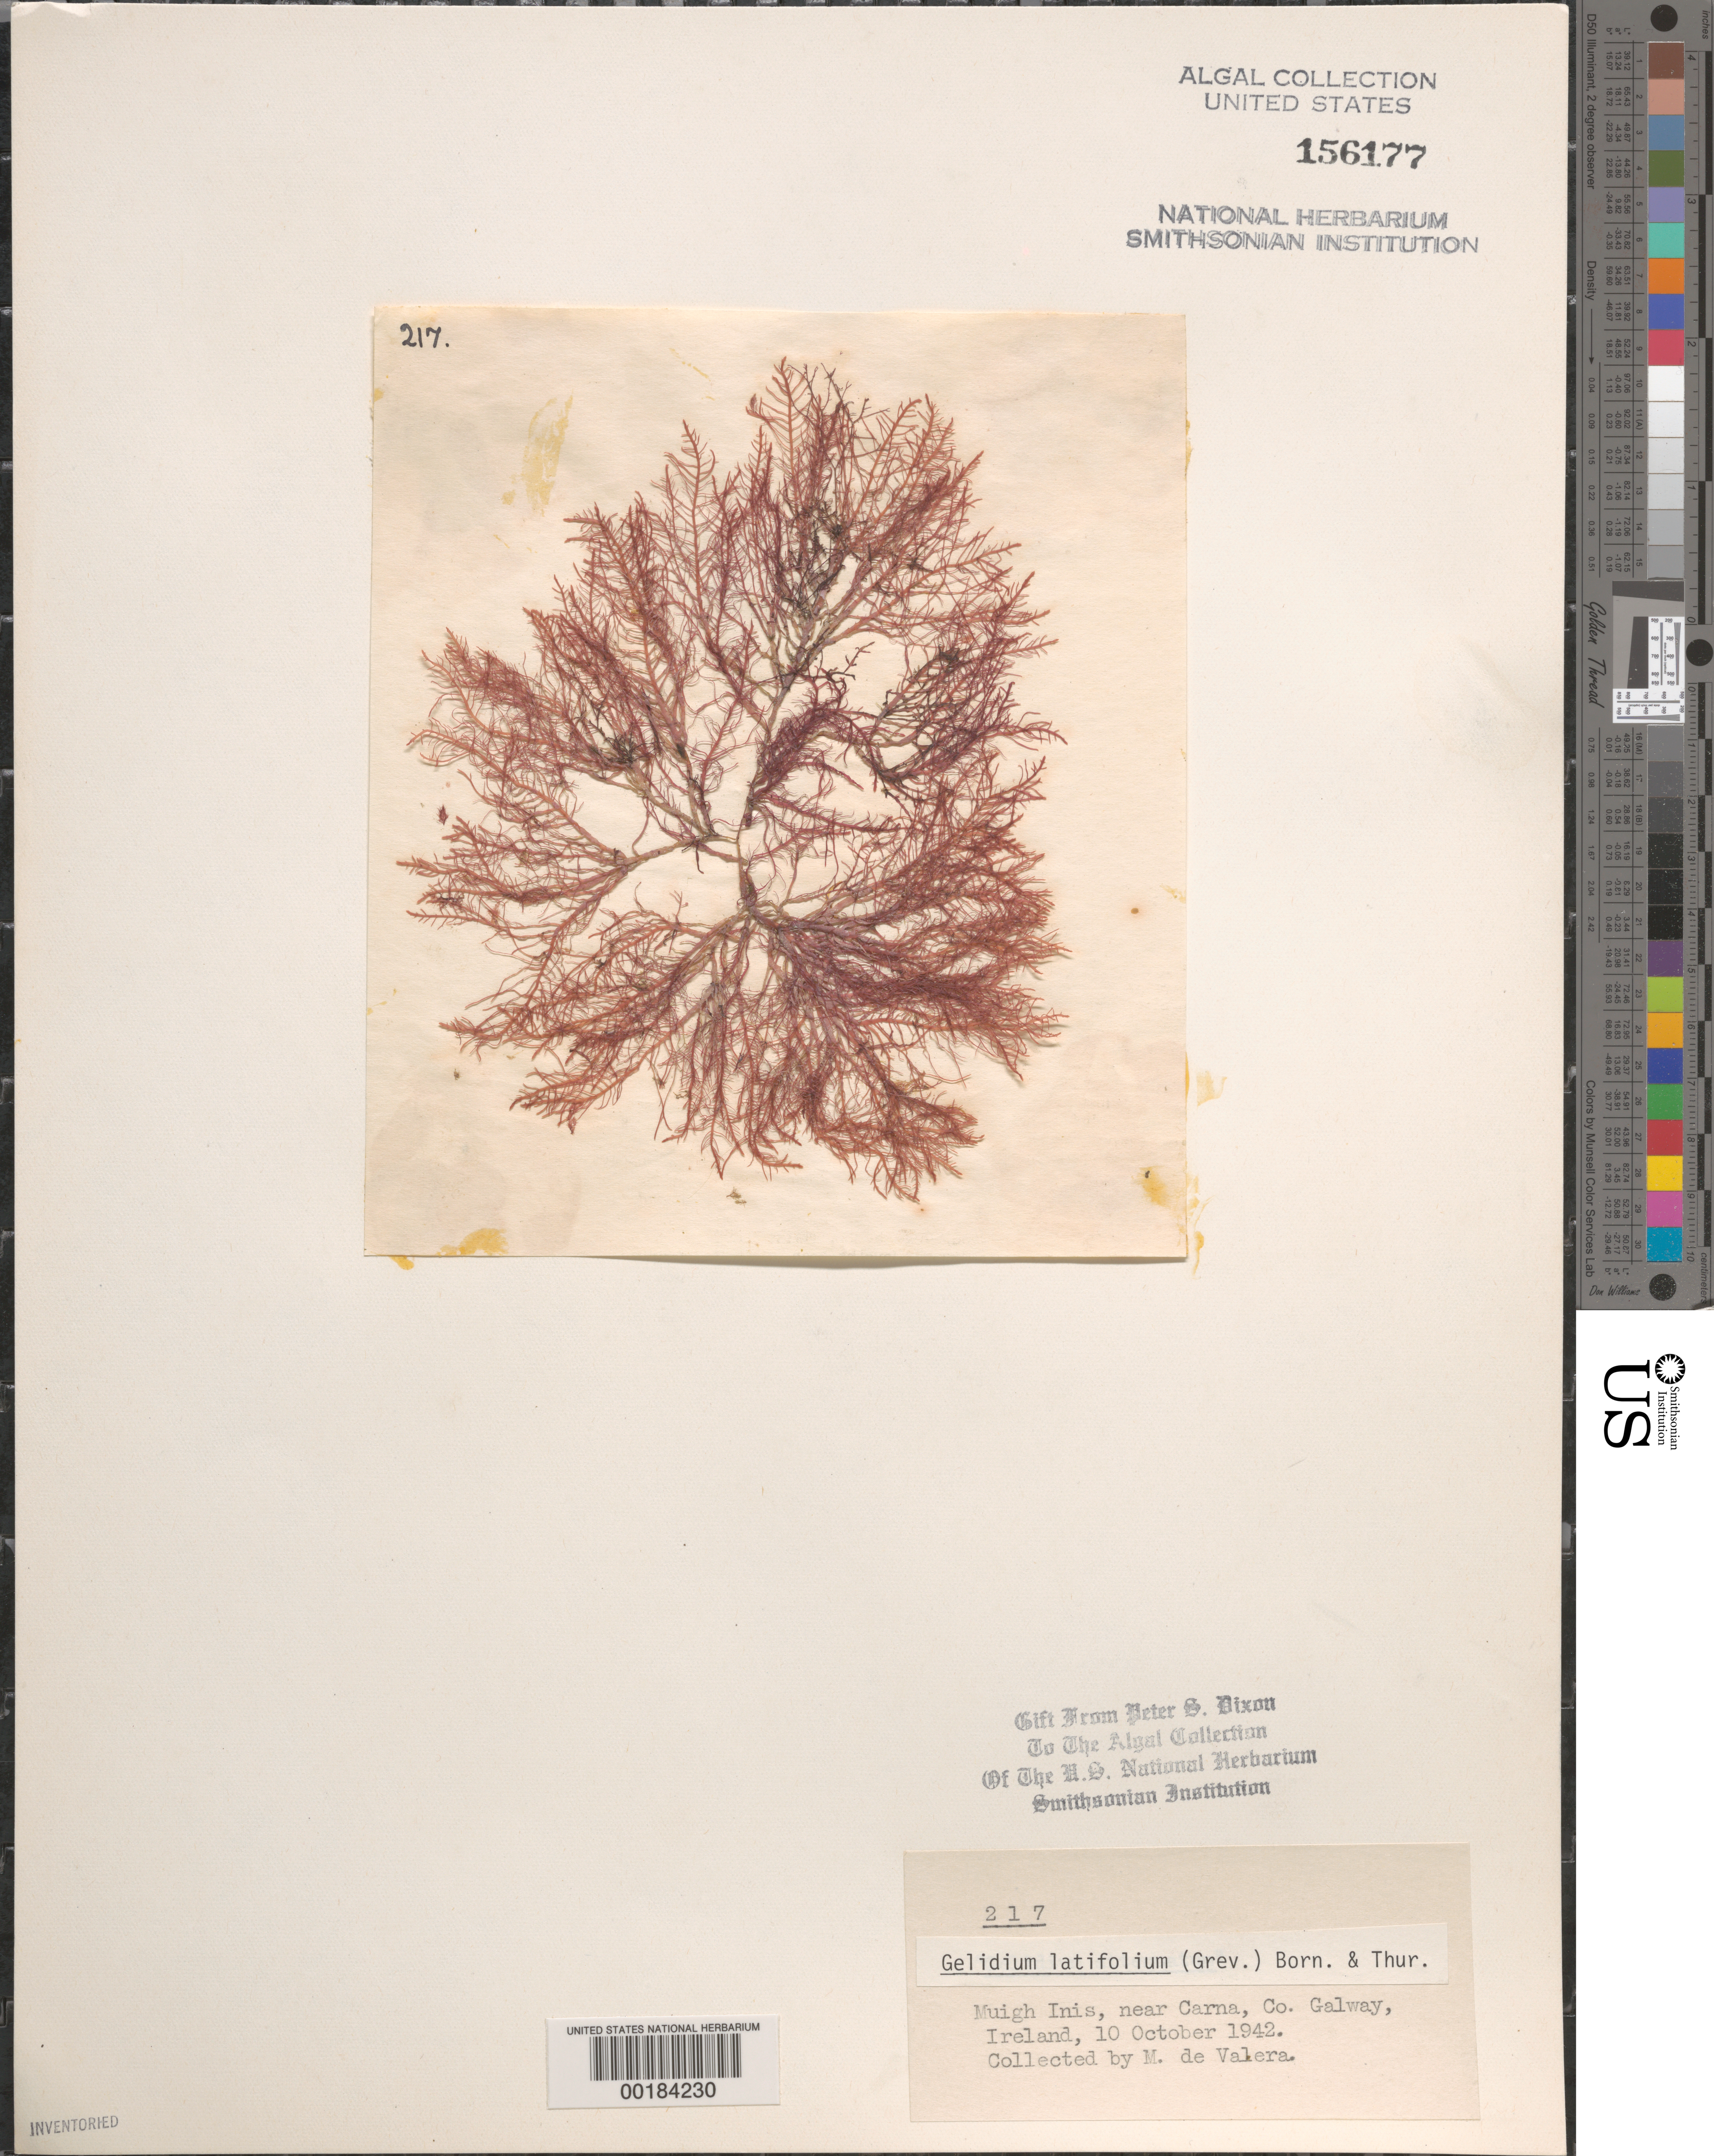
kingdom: Plantae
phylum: Rhodophyta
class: Florideophyceae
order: Gelidiales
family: Gelidiaceae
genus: Gelidium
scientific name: Gelidium spinosum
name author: (S.G. Gmel.) P.C. Silva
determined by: Algae name updating Project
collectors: M. De Valera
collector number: PSD 217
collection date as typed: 10 Oct 1943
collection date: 1943-10-10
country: Ireland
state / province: Connaught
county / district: Galway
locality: Muigh Inis, near Carna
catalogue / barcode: US 156177